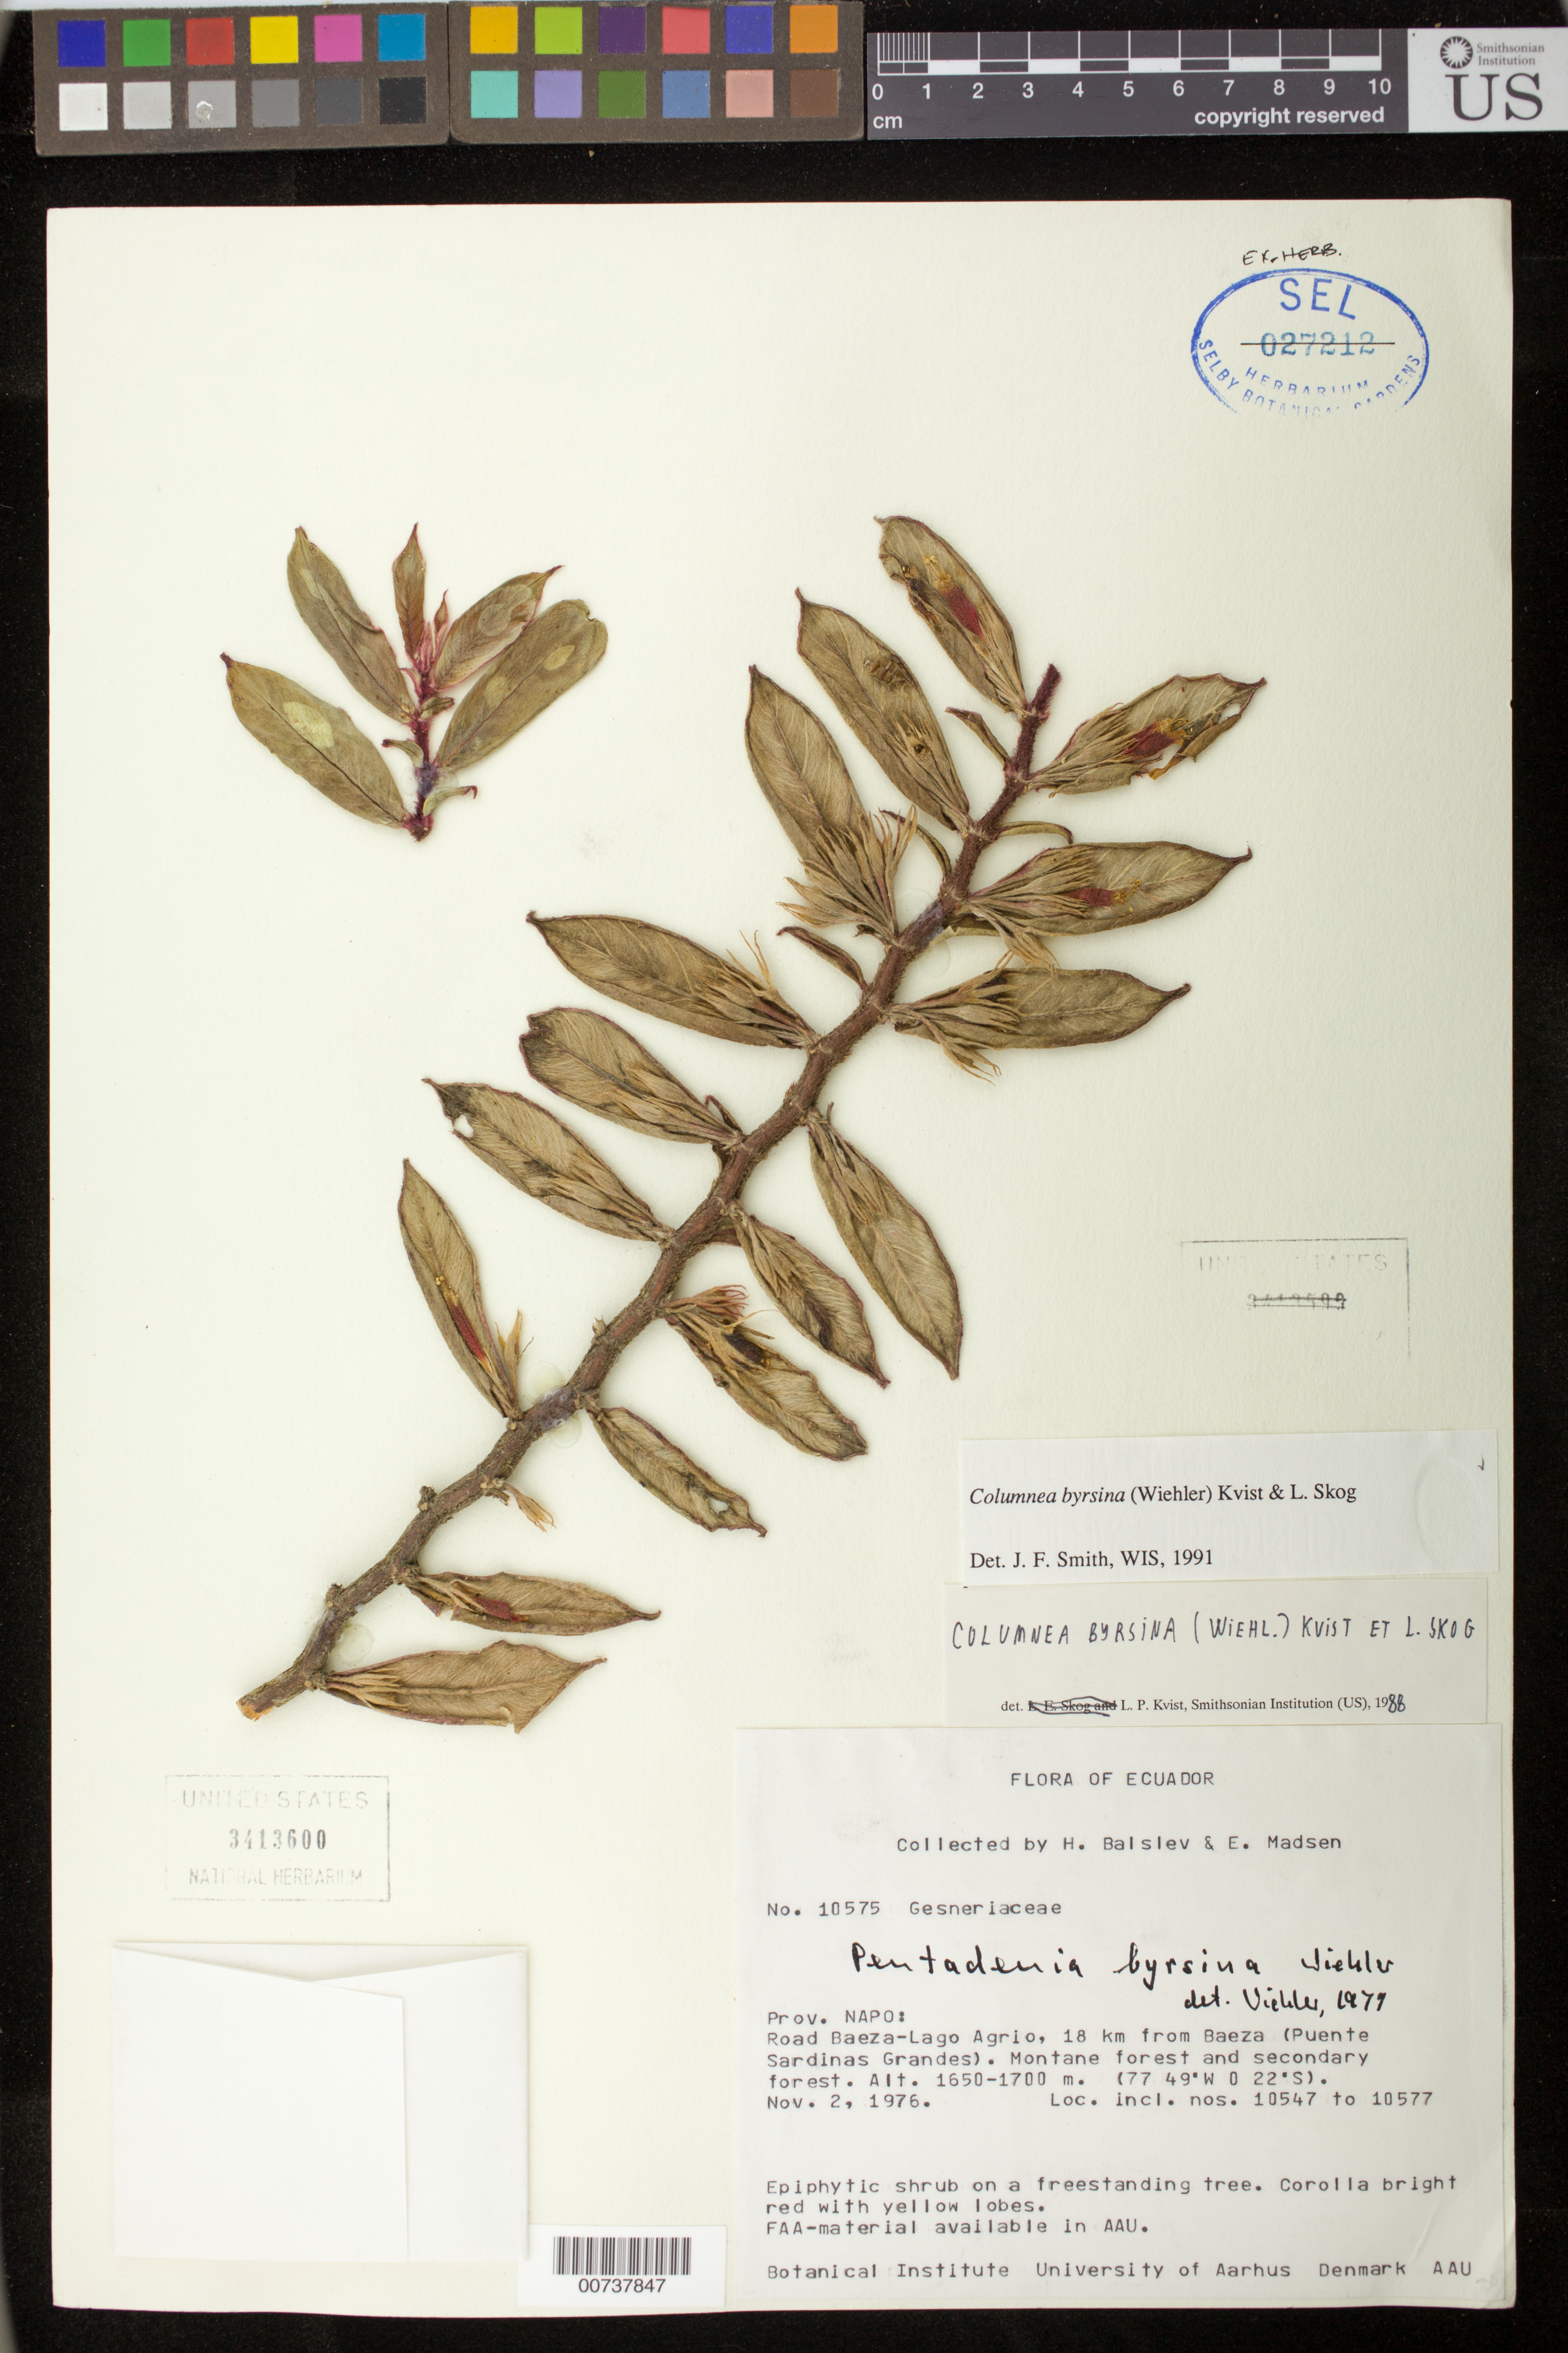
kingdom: Plantae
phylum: Tracheophyta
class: Magnoliopsida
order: Lamiales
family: Gesneriaceae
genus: Columnea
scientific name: Columnea byrsina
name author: (Wiehler) L.P. Kvist & L.E. Skog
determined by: Smith, J. F.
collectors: H. Balslev & E. Madsen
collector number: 10575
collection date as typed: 02 Nov 1976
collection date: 1976-11-02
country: Ecuador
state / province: Napo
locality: Road Baeza-Lago Agrio, 18 km from Baeza (Puente Sardinas Grandes)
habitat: Montane forest and secondary forest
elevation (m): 1650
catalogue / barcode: US 3413600